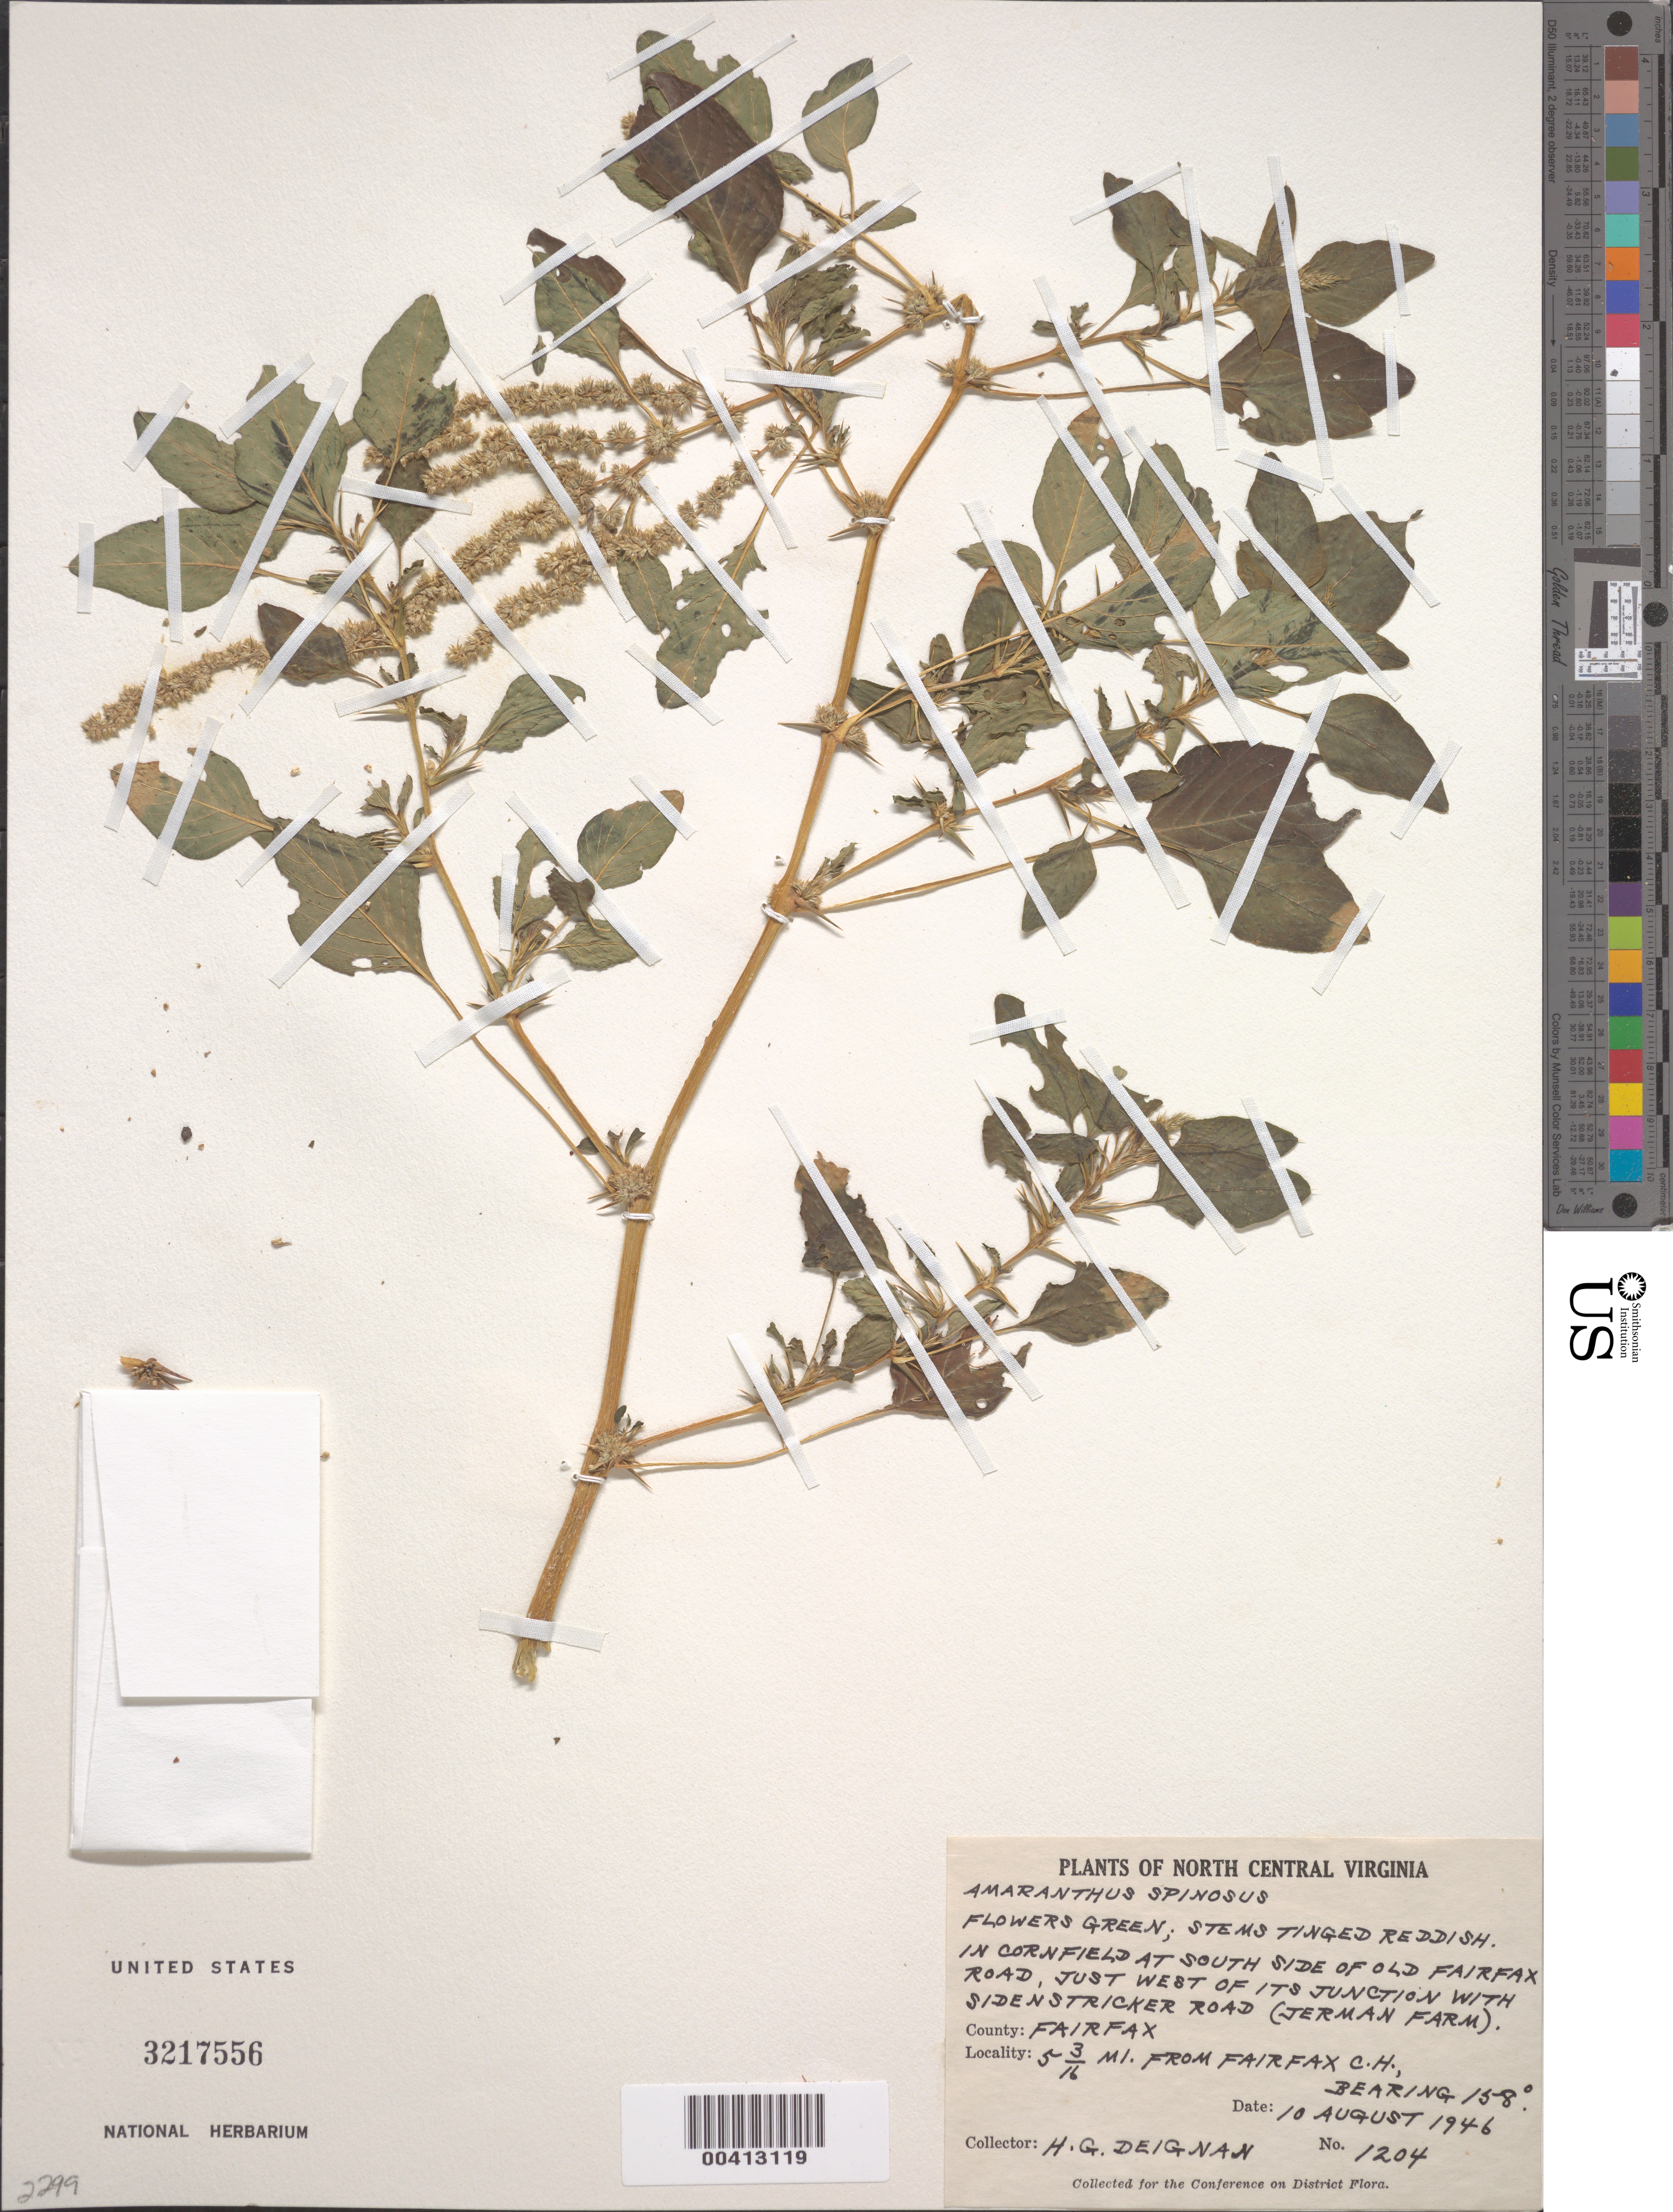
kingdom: Plantae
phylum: Tracheophyta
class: Magnoliopsida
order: Caryophyllales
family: Amaranthaceae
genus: Amaranthus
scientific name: Amaranthus spinosus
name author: L.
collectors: H. Deignan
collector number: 1204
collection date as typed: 10 Aug 1946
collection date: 1946-08-10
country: United States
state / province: Virginia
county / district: Fairfax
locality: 5 3/16 mi. from Fairfax County Courthouse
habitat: In cornfield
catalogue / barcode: US 3217556